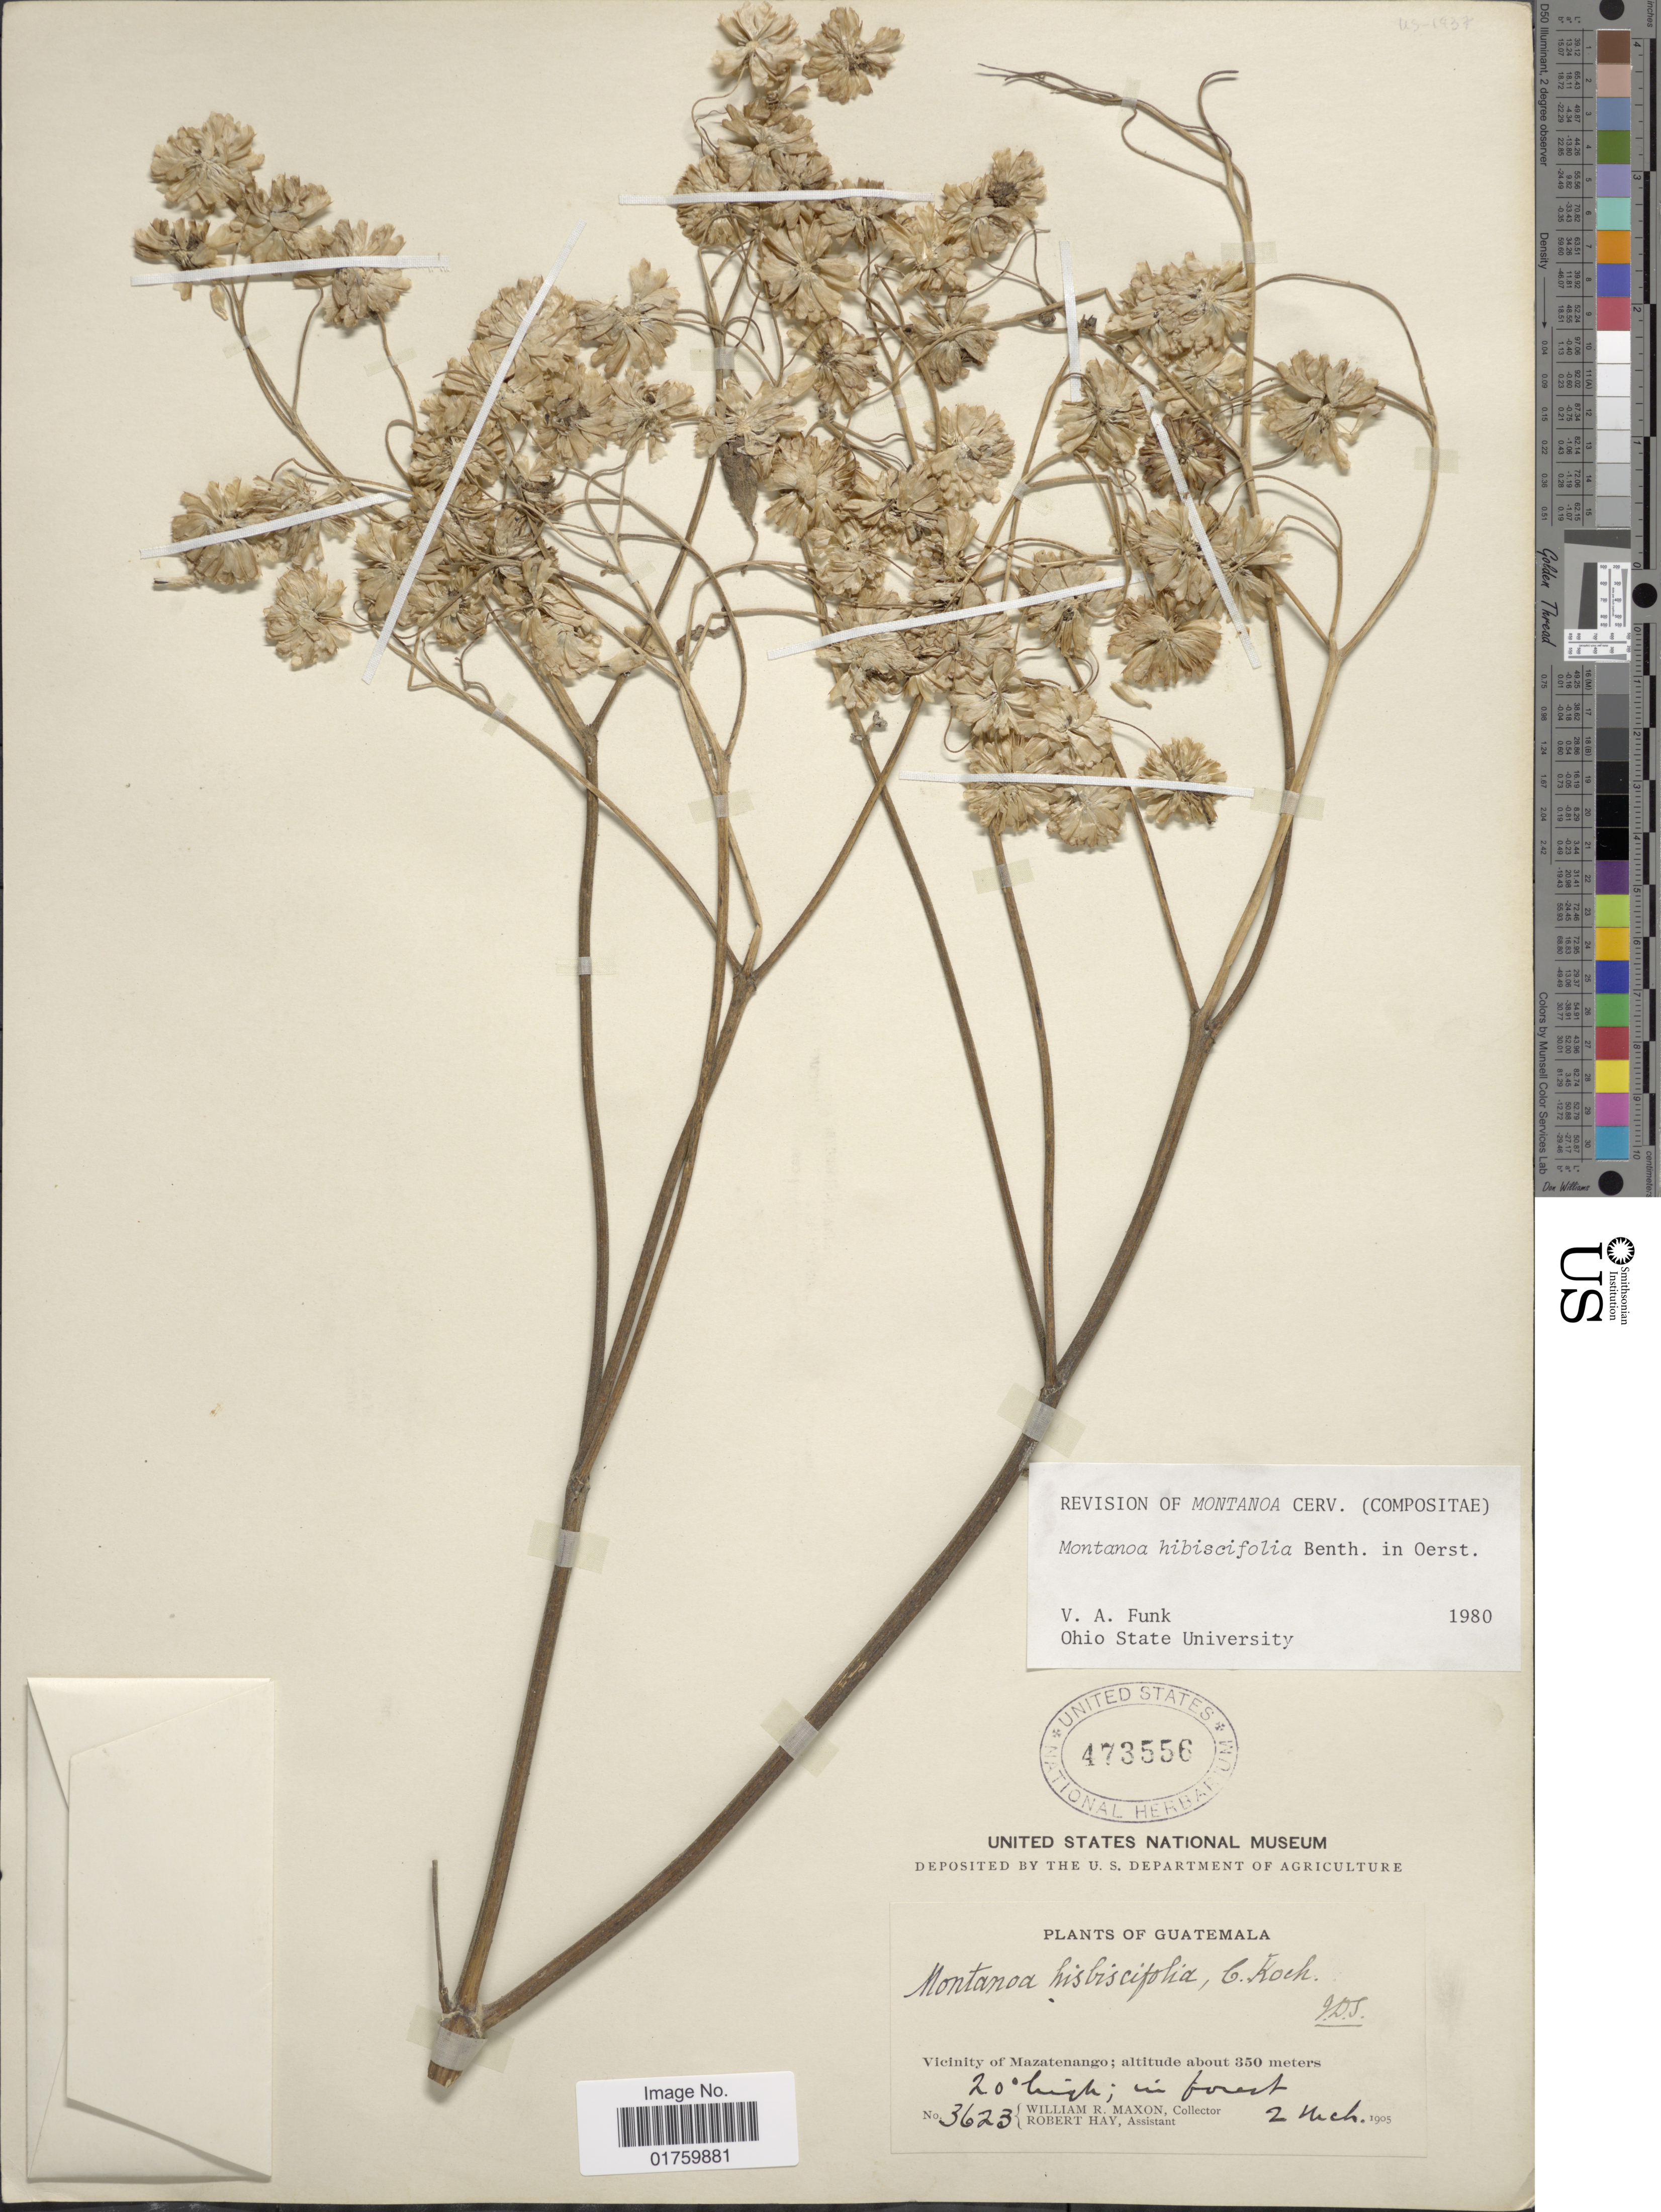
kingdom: Plantae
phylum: Tracheophyta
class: Magnoliopsida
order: Asterales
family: Asteraceae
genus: Montanoa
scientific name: Montanoa hibiscifolia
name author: Benth.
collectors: J. Steyermark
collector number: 34496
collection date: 1940-01-20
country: Guatemala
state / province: Quetzaltenango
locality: Vicinity of Finca Pirineos, between Santa Maria de Jesus and Calahuache.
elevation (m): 1300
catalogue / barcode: US 1842196